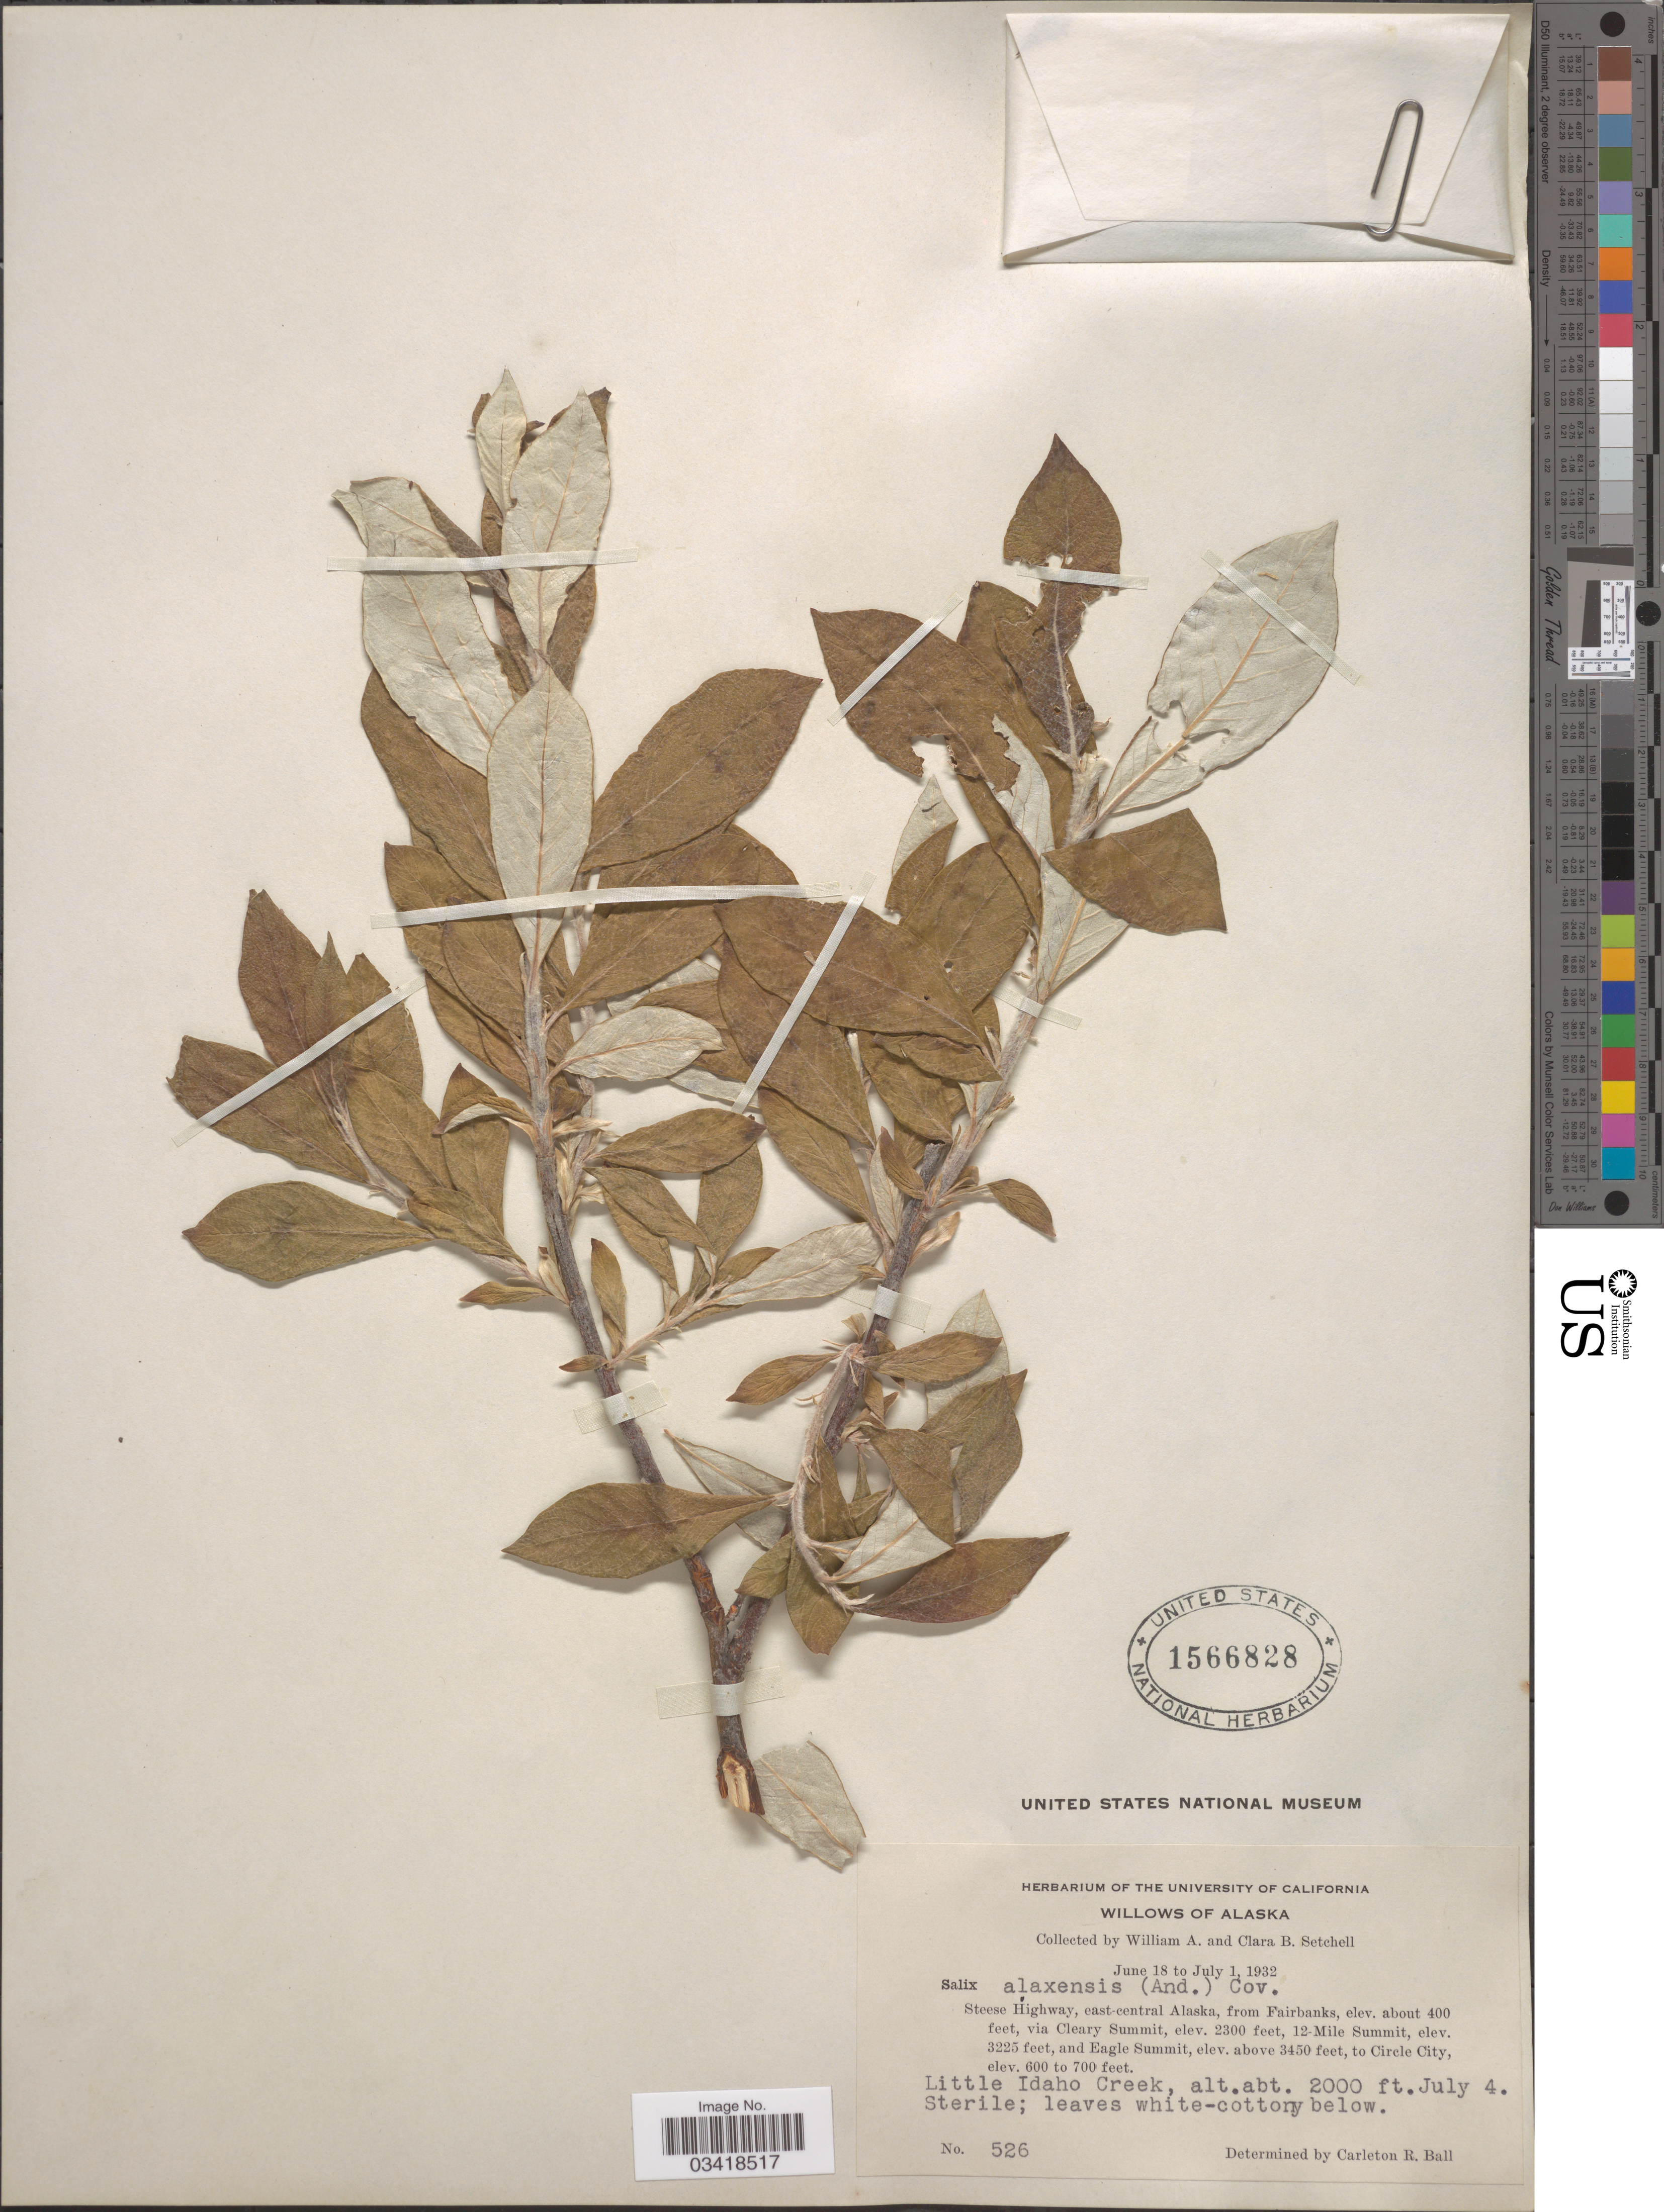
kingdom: Plantae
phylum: Tracheophyta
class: Magnoliopsida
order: Malpighiales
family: Salicaceae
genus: Salix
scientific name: Salix alaxensis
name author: (Andersson) Coville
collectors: W. Setchell & C. B. Setchell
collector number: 526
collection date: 1932-07-04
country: United States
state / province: Alaska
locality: Steese Highway, east-central Alaska, from Fairbanks, elev. about 400 feet, via Cleary Summit, elev. 2300 feet, 12-Mile Summit, elev. 3225 feet, and Eagle Summit, elev. above 3450 feet, to Circle City, elev. 600 to 700 feet. [unsure placement] Little Idaho Creek.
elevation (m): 610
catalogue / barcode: US 1566828